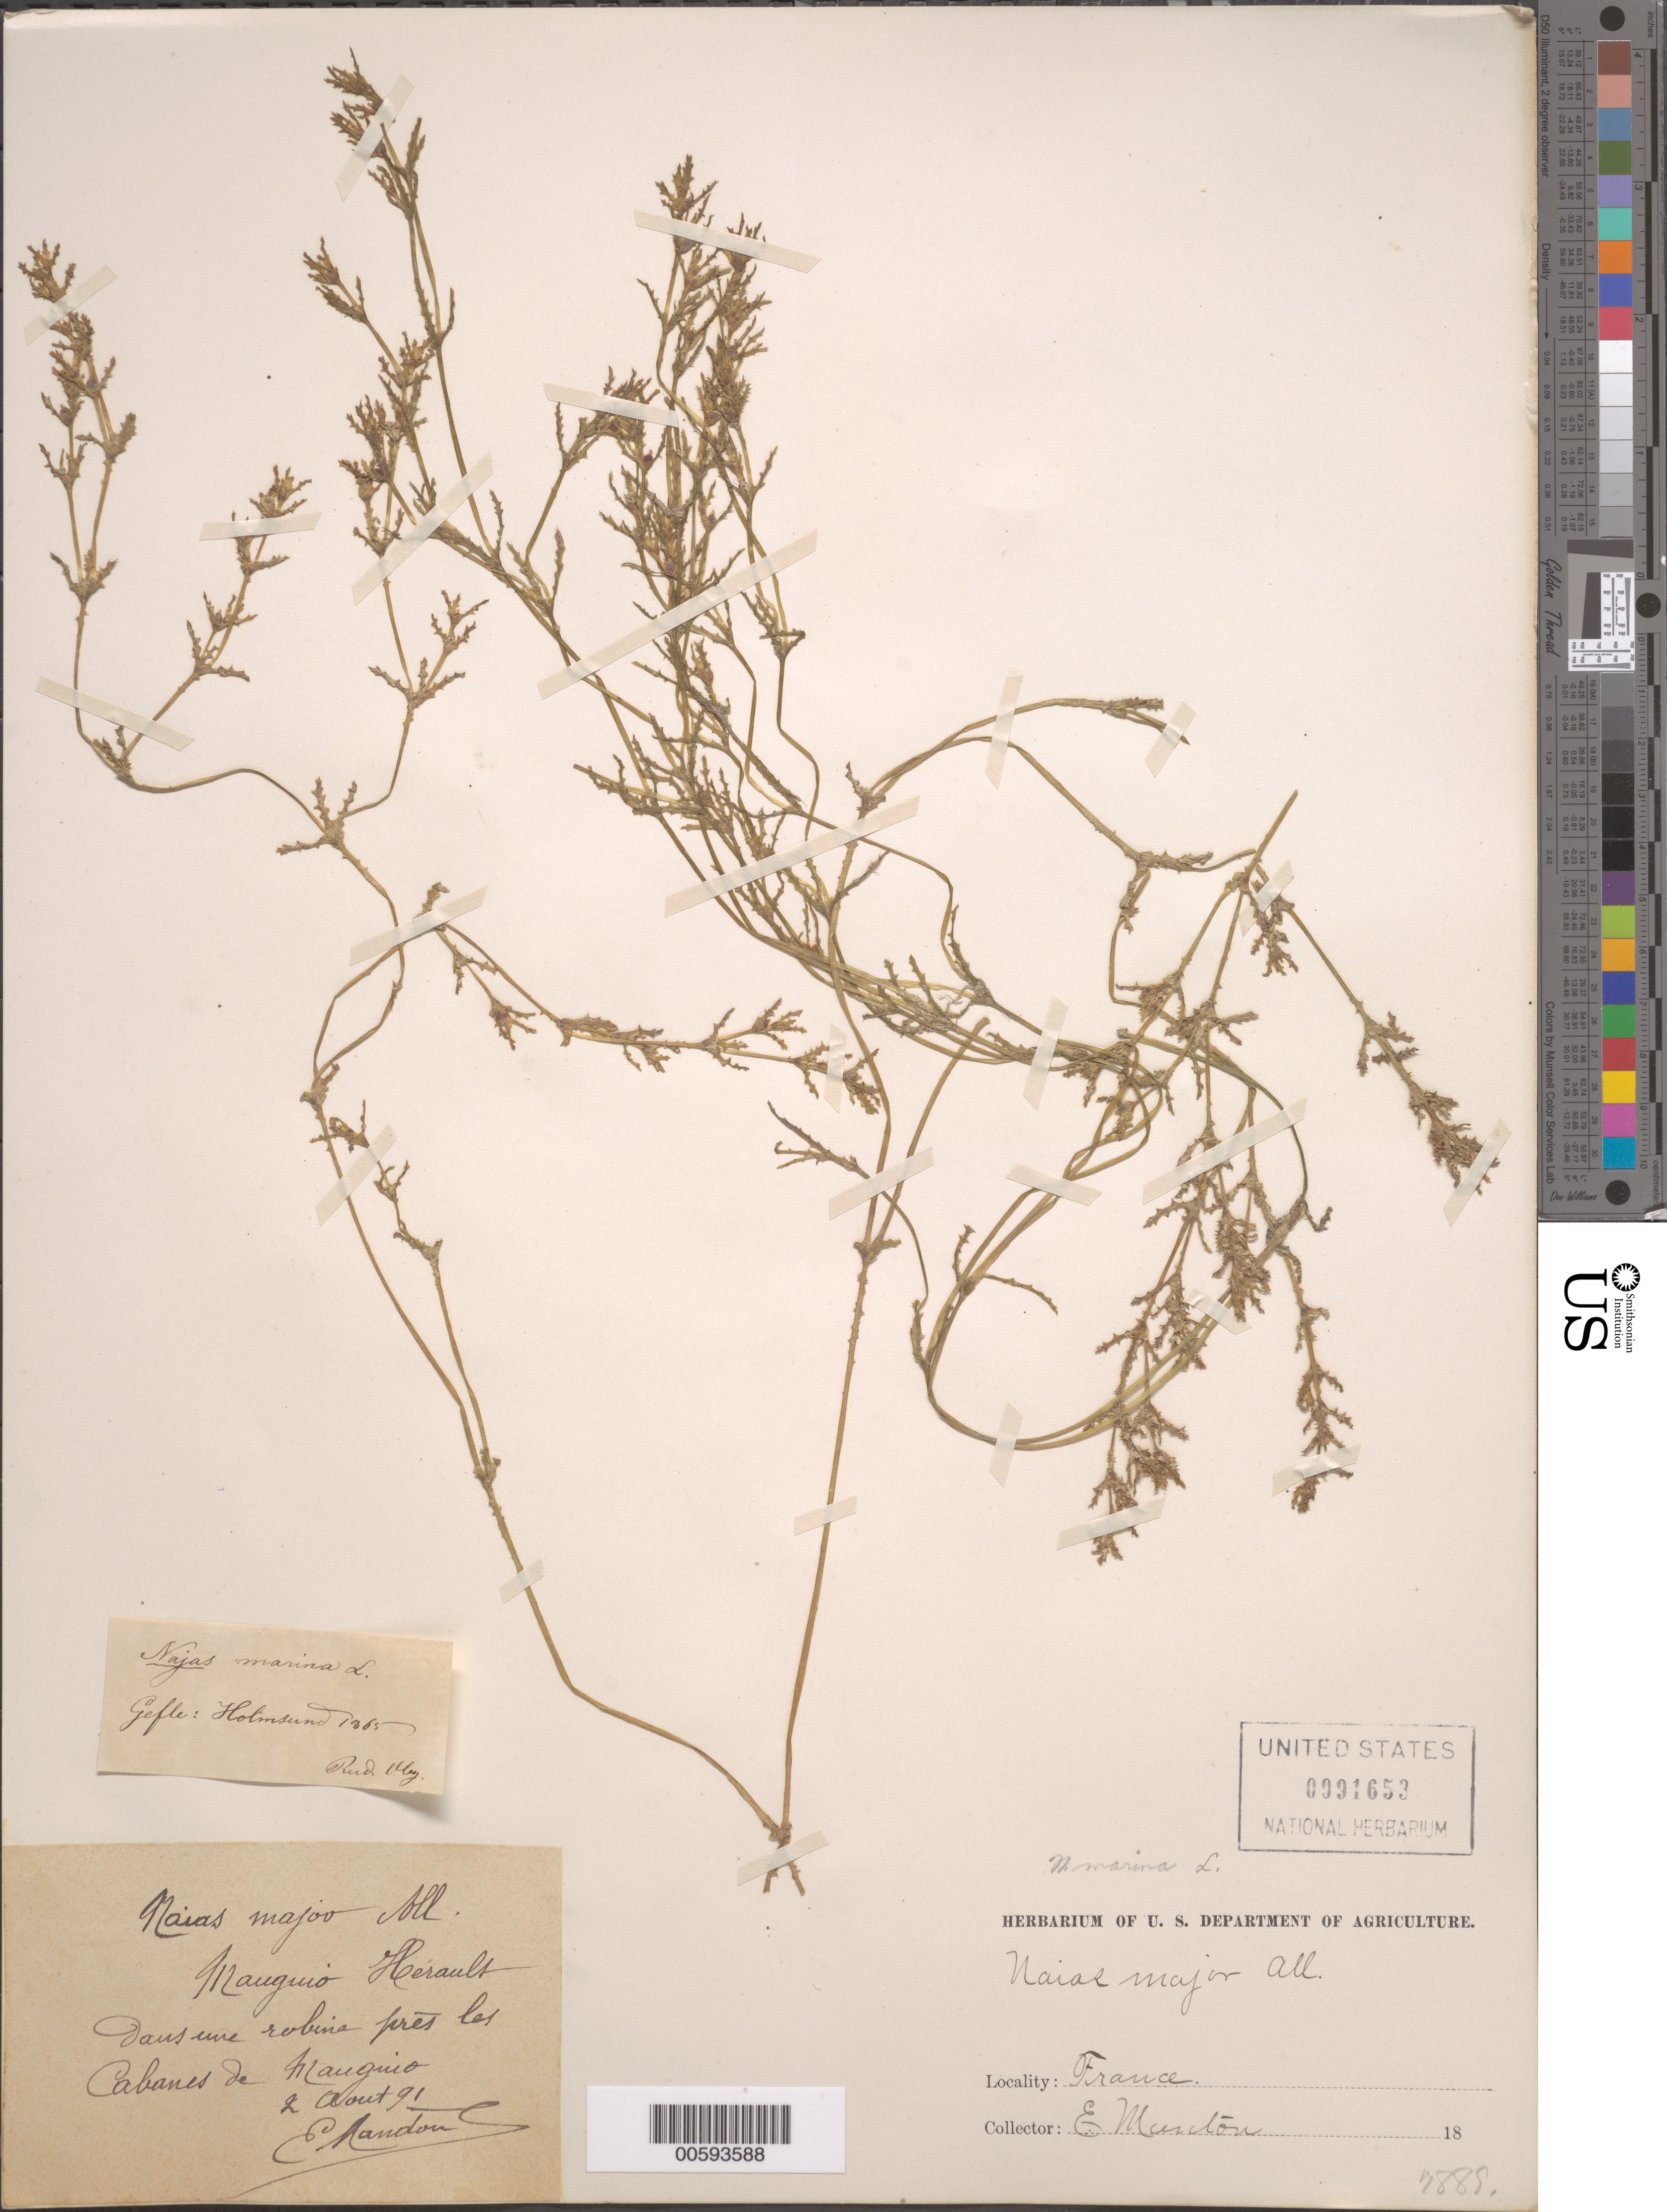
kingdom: Plantae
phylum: Tracheophyta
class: Liliopsida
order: Alismatales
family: Hydrocharitaceae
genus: Najas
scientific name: Najas major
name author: All.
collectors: E. Mandon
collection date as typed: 02 Aug 1891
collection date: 1891-08-02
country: France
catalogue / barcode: US 91653